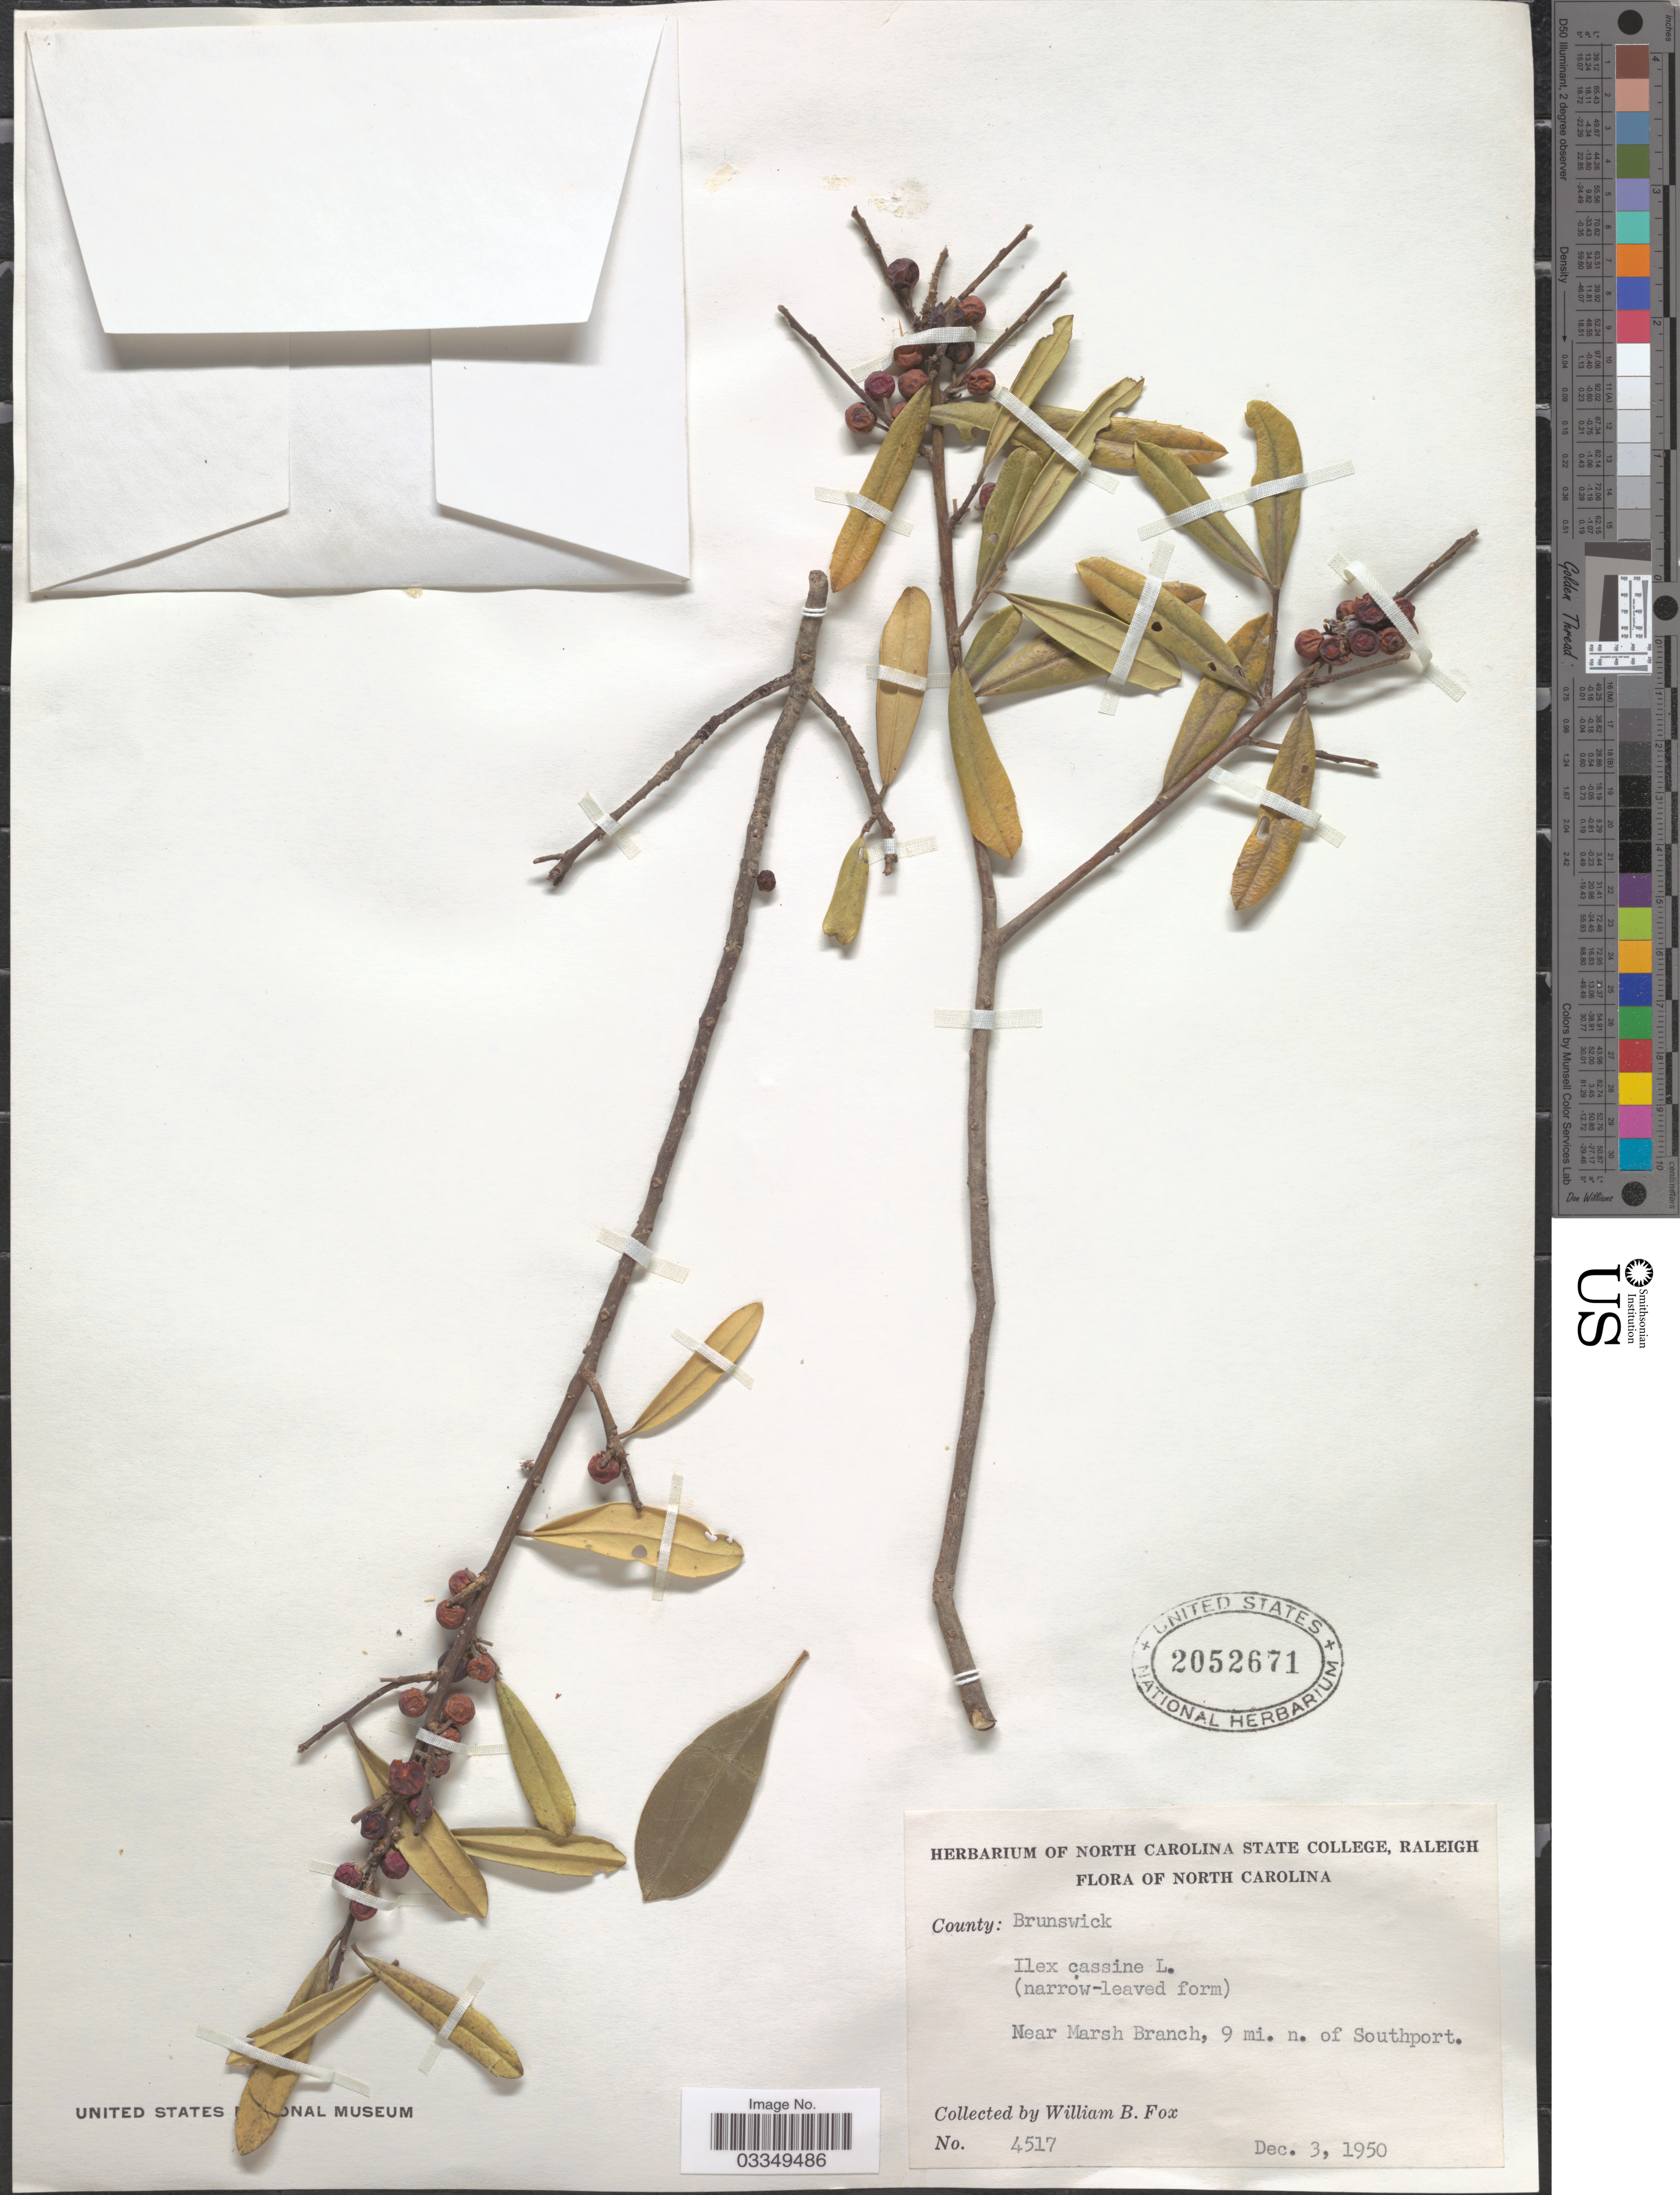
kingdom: Plantae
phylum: Tracheophyta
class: Magnoliopsida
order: Aquifoliales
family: Aquifoliaceae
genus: Ilex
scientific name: Ilex cassine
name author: L.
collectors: W. B. Fox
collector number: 4517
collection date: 1950-12-03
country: United States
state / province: North Carolina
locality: Near Marsh Branch, 9 mi. n. of Southport.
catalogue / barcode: US 2052671